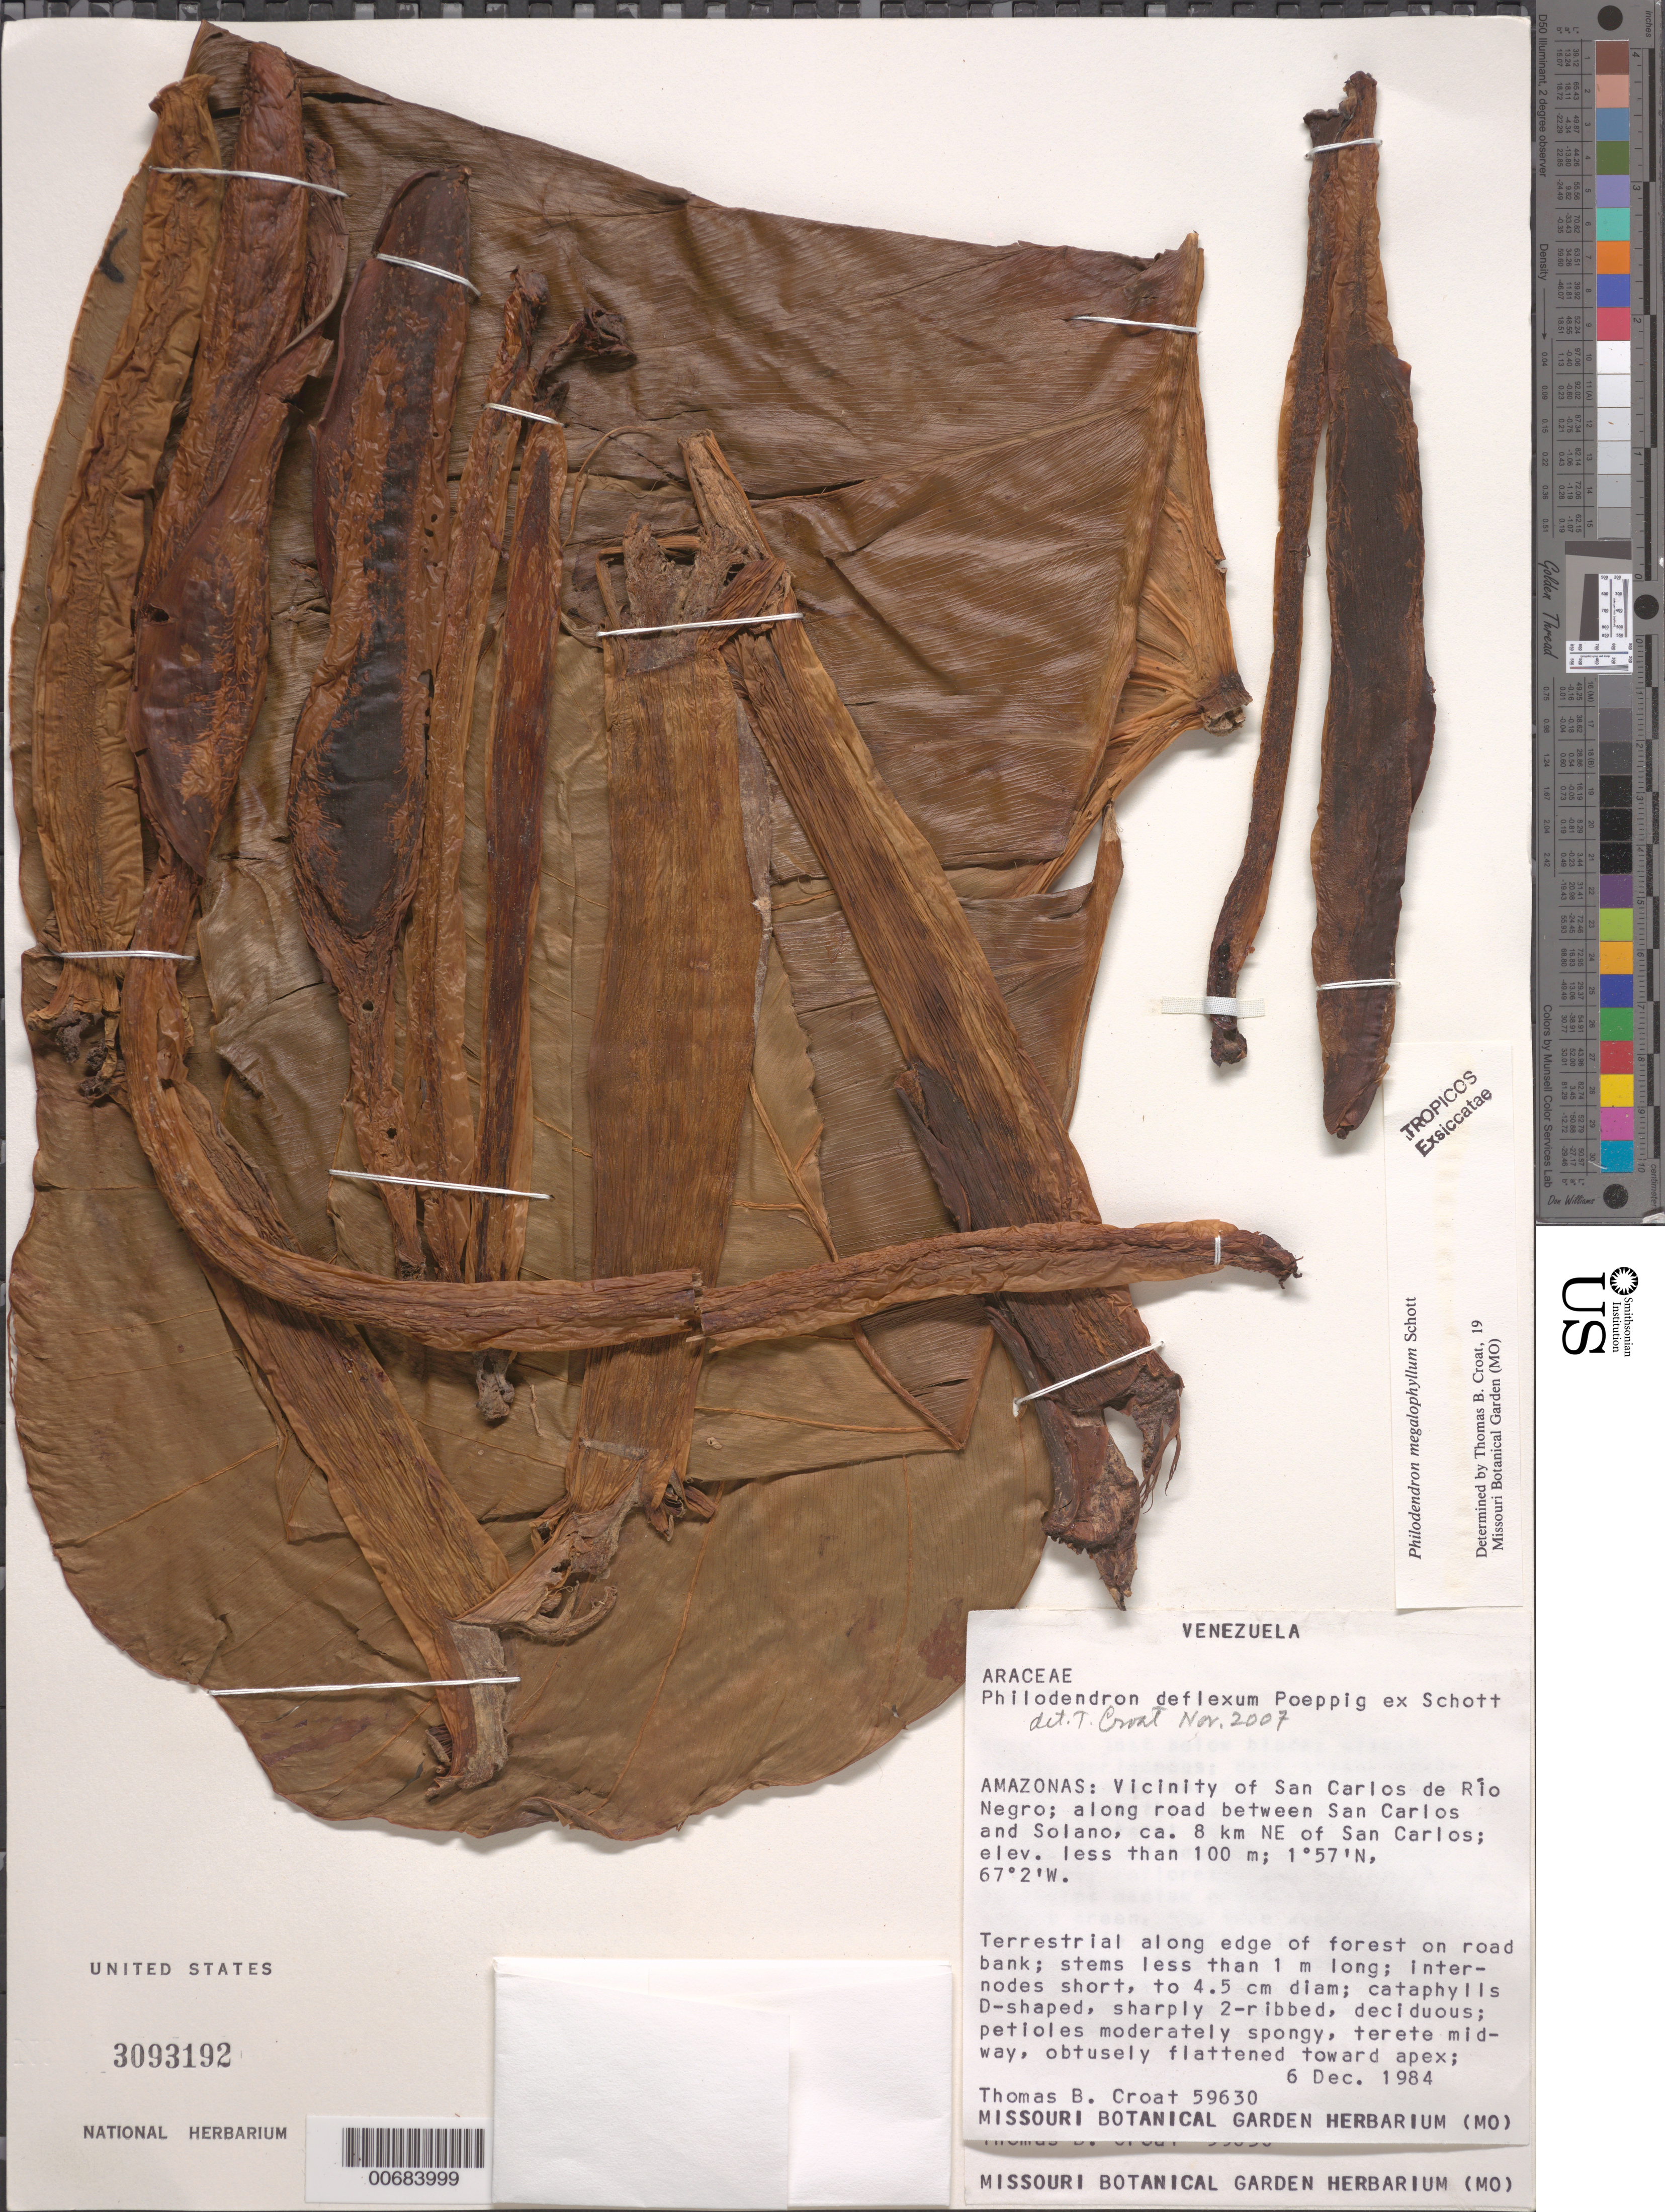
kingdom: Plantae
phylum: Tracheophyta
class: Liliopsida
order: Alismatales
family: Araceae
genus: Philodendron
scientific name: Philodendron deflexum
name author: Poepp. ex Schott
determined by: Croat, Thomas B., Missouri Botanical Garden (MO)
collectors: T. B. Croat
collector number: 59630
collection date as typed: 6-Dec-84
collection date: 1984-12-06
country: Venezuela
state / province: Amazonas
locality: San Carlos de Río Negro, vic.; along road between San Carlos & Solano, ca. 8 km NE of San Carlos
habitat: Terrestrial along edge of forest on road bank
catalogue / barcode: US 3093192